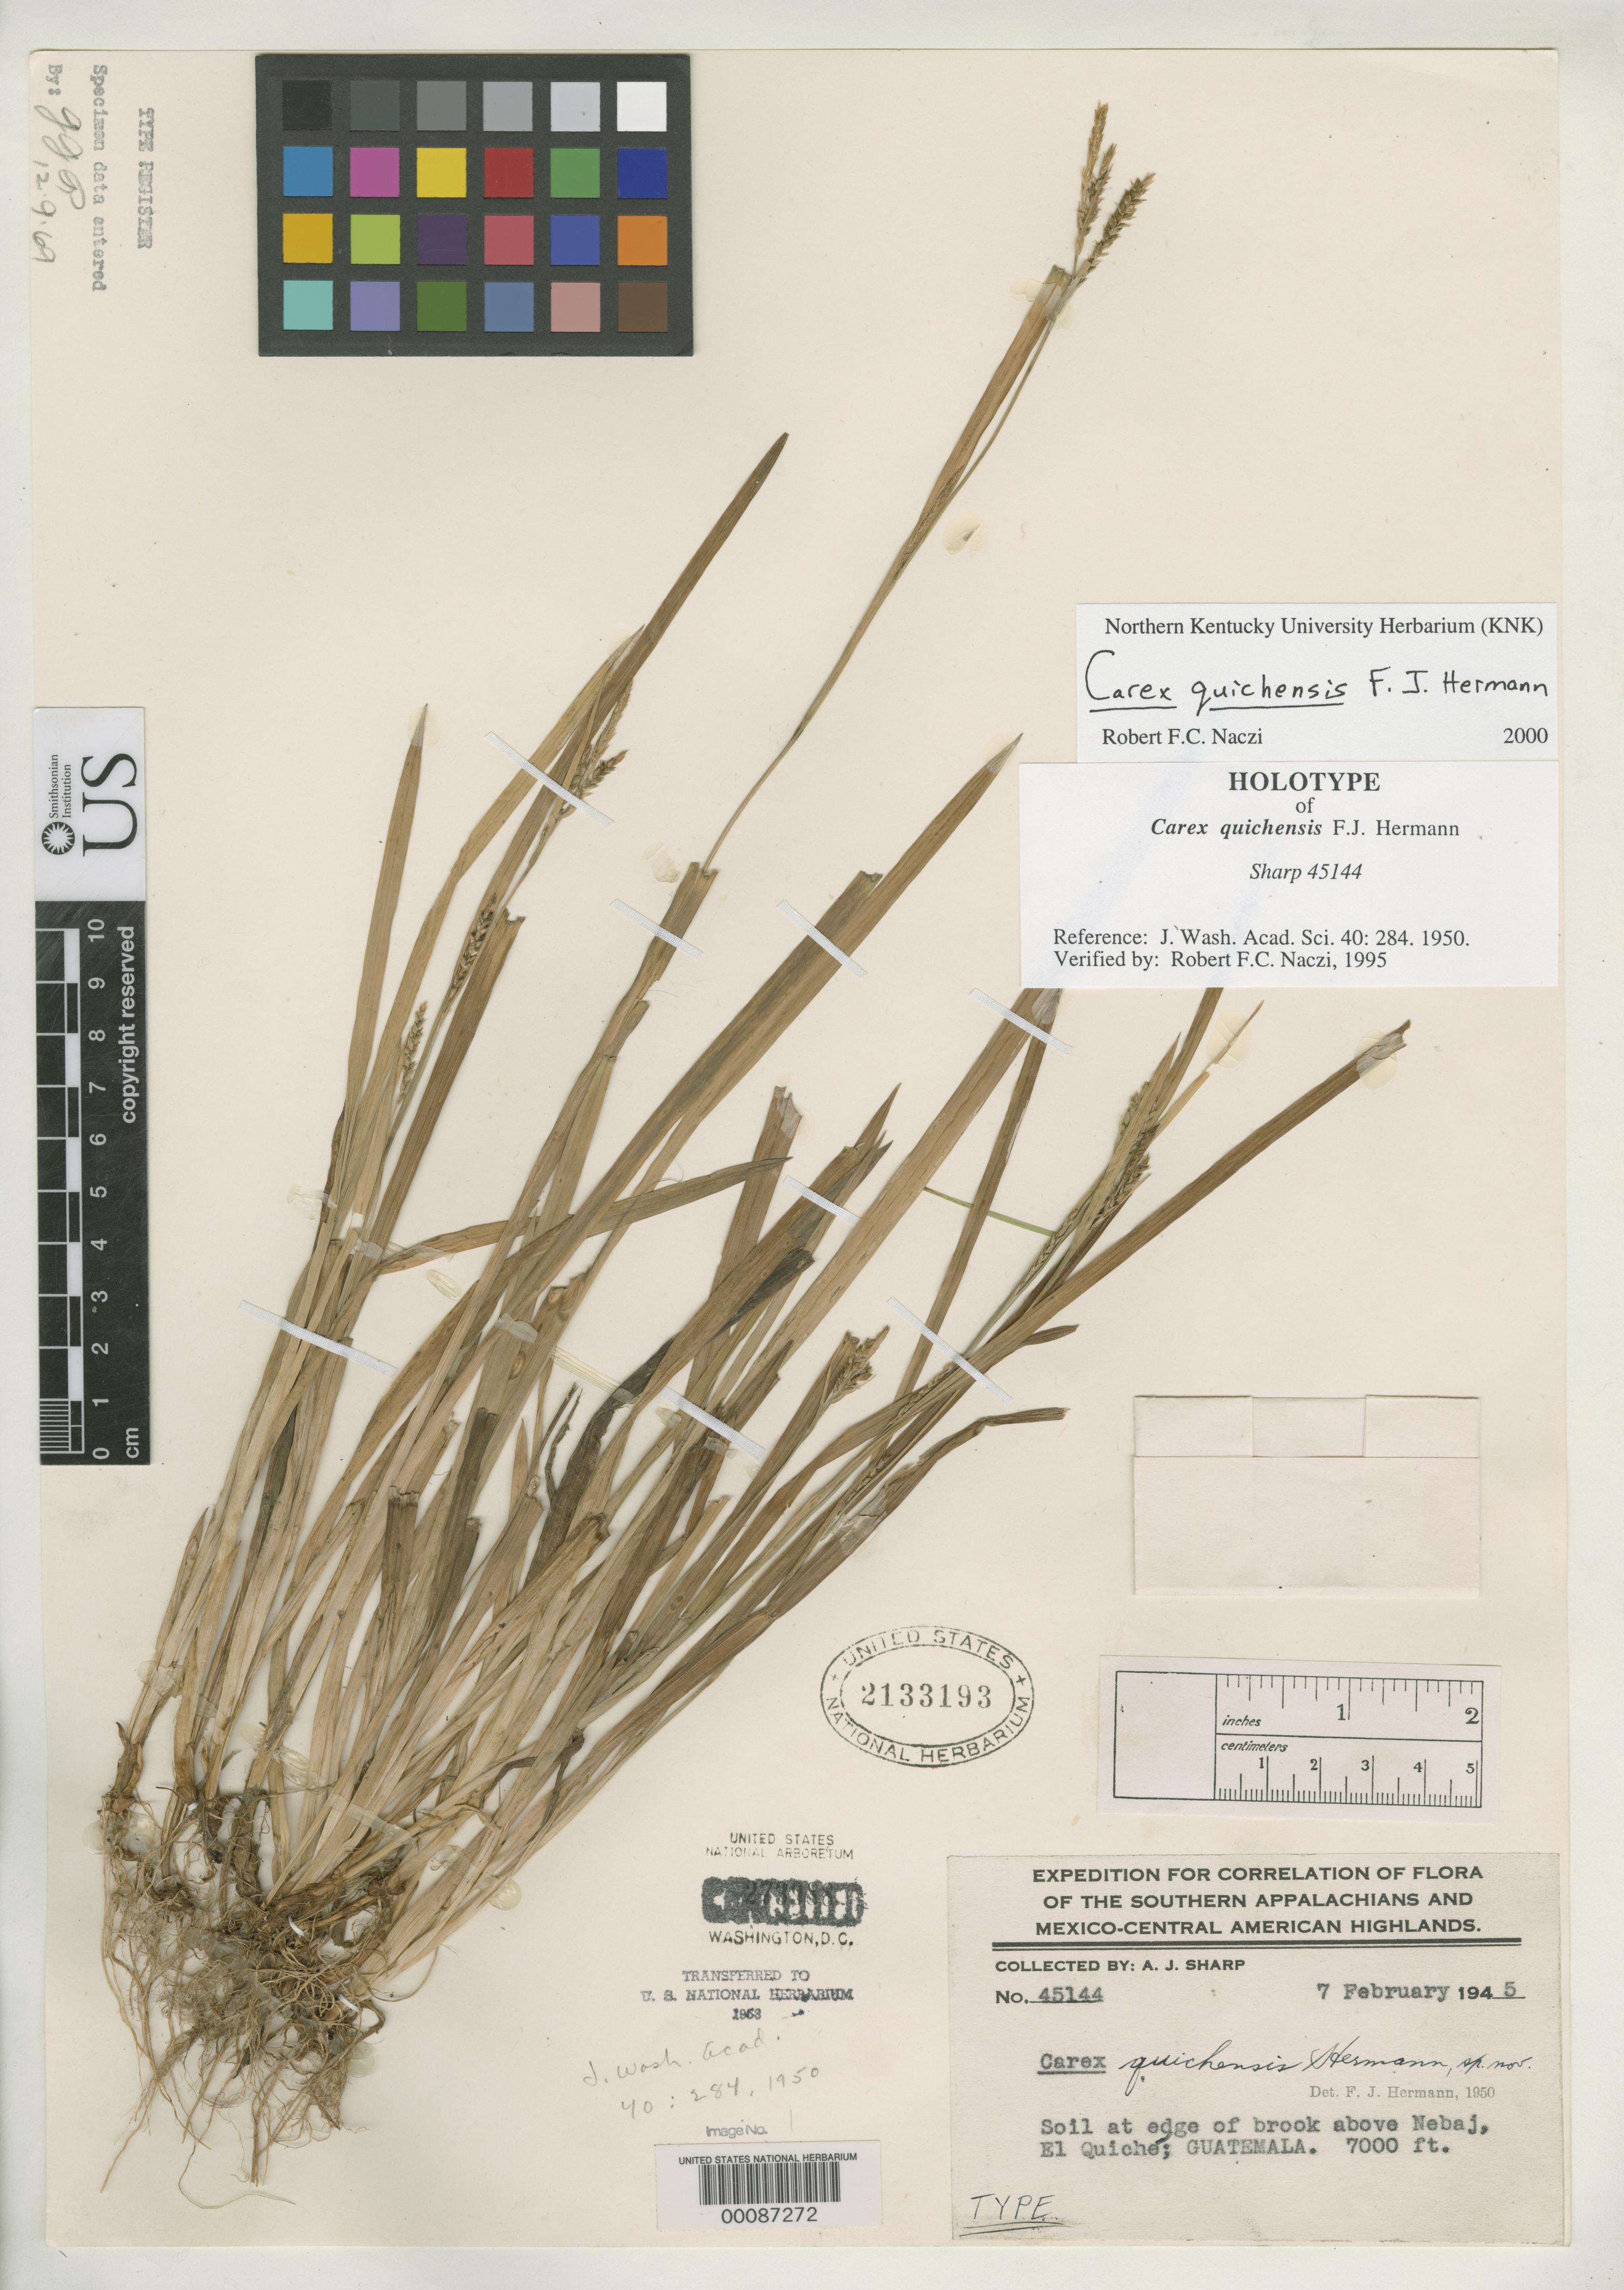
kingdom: Plantae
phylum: Tracheophyta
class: Liliopsida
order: Poales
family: Cyperaceae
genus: Carex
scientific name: Carex quichensis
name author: F.J. Herm.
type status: Holotype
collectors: A. J. Sharp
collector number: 45144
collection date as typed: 07 Feb 1945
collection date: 1945-02-07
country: Guatemala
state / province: El Quiché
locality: Above Nebaj.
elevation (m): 2134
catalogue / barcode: US 2133193